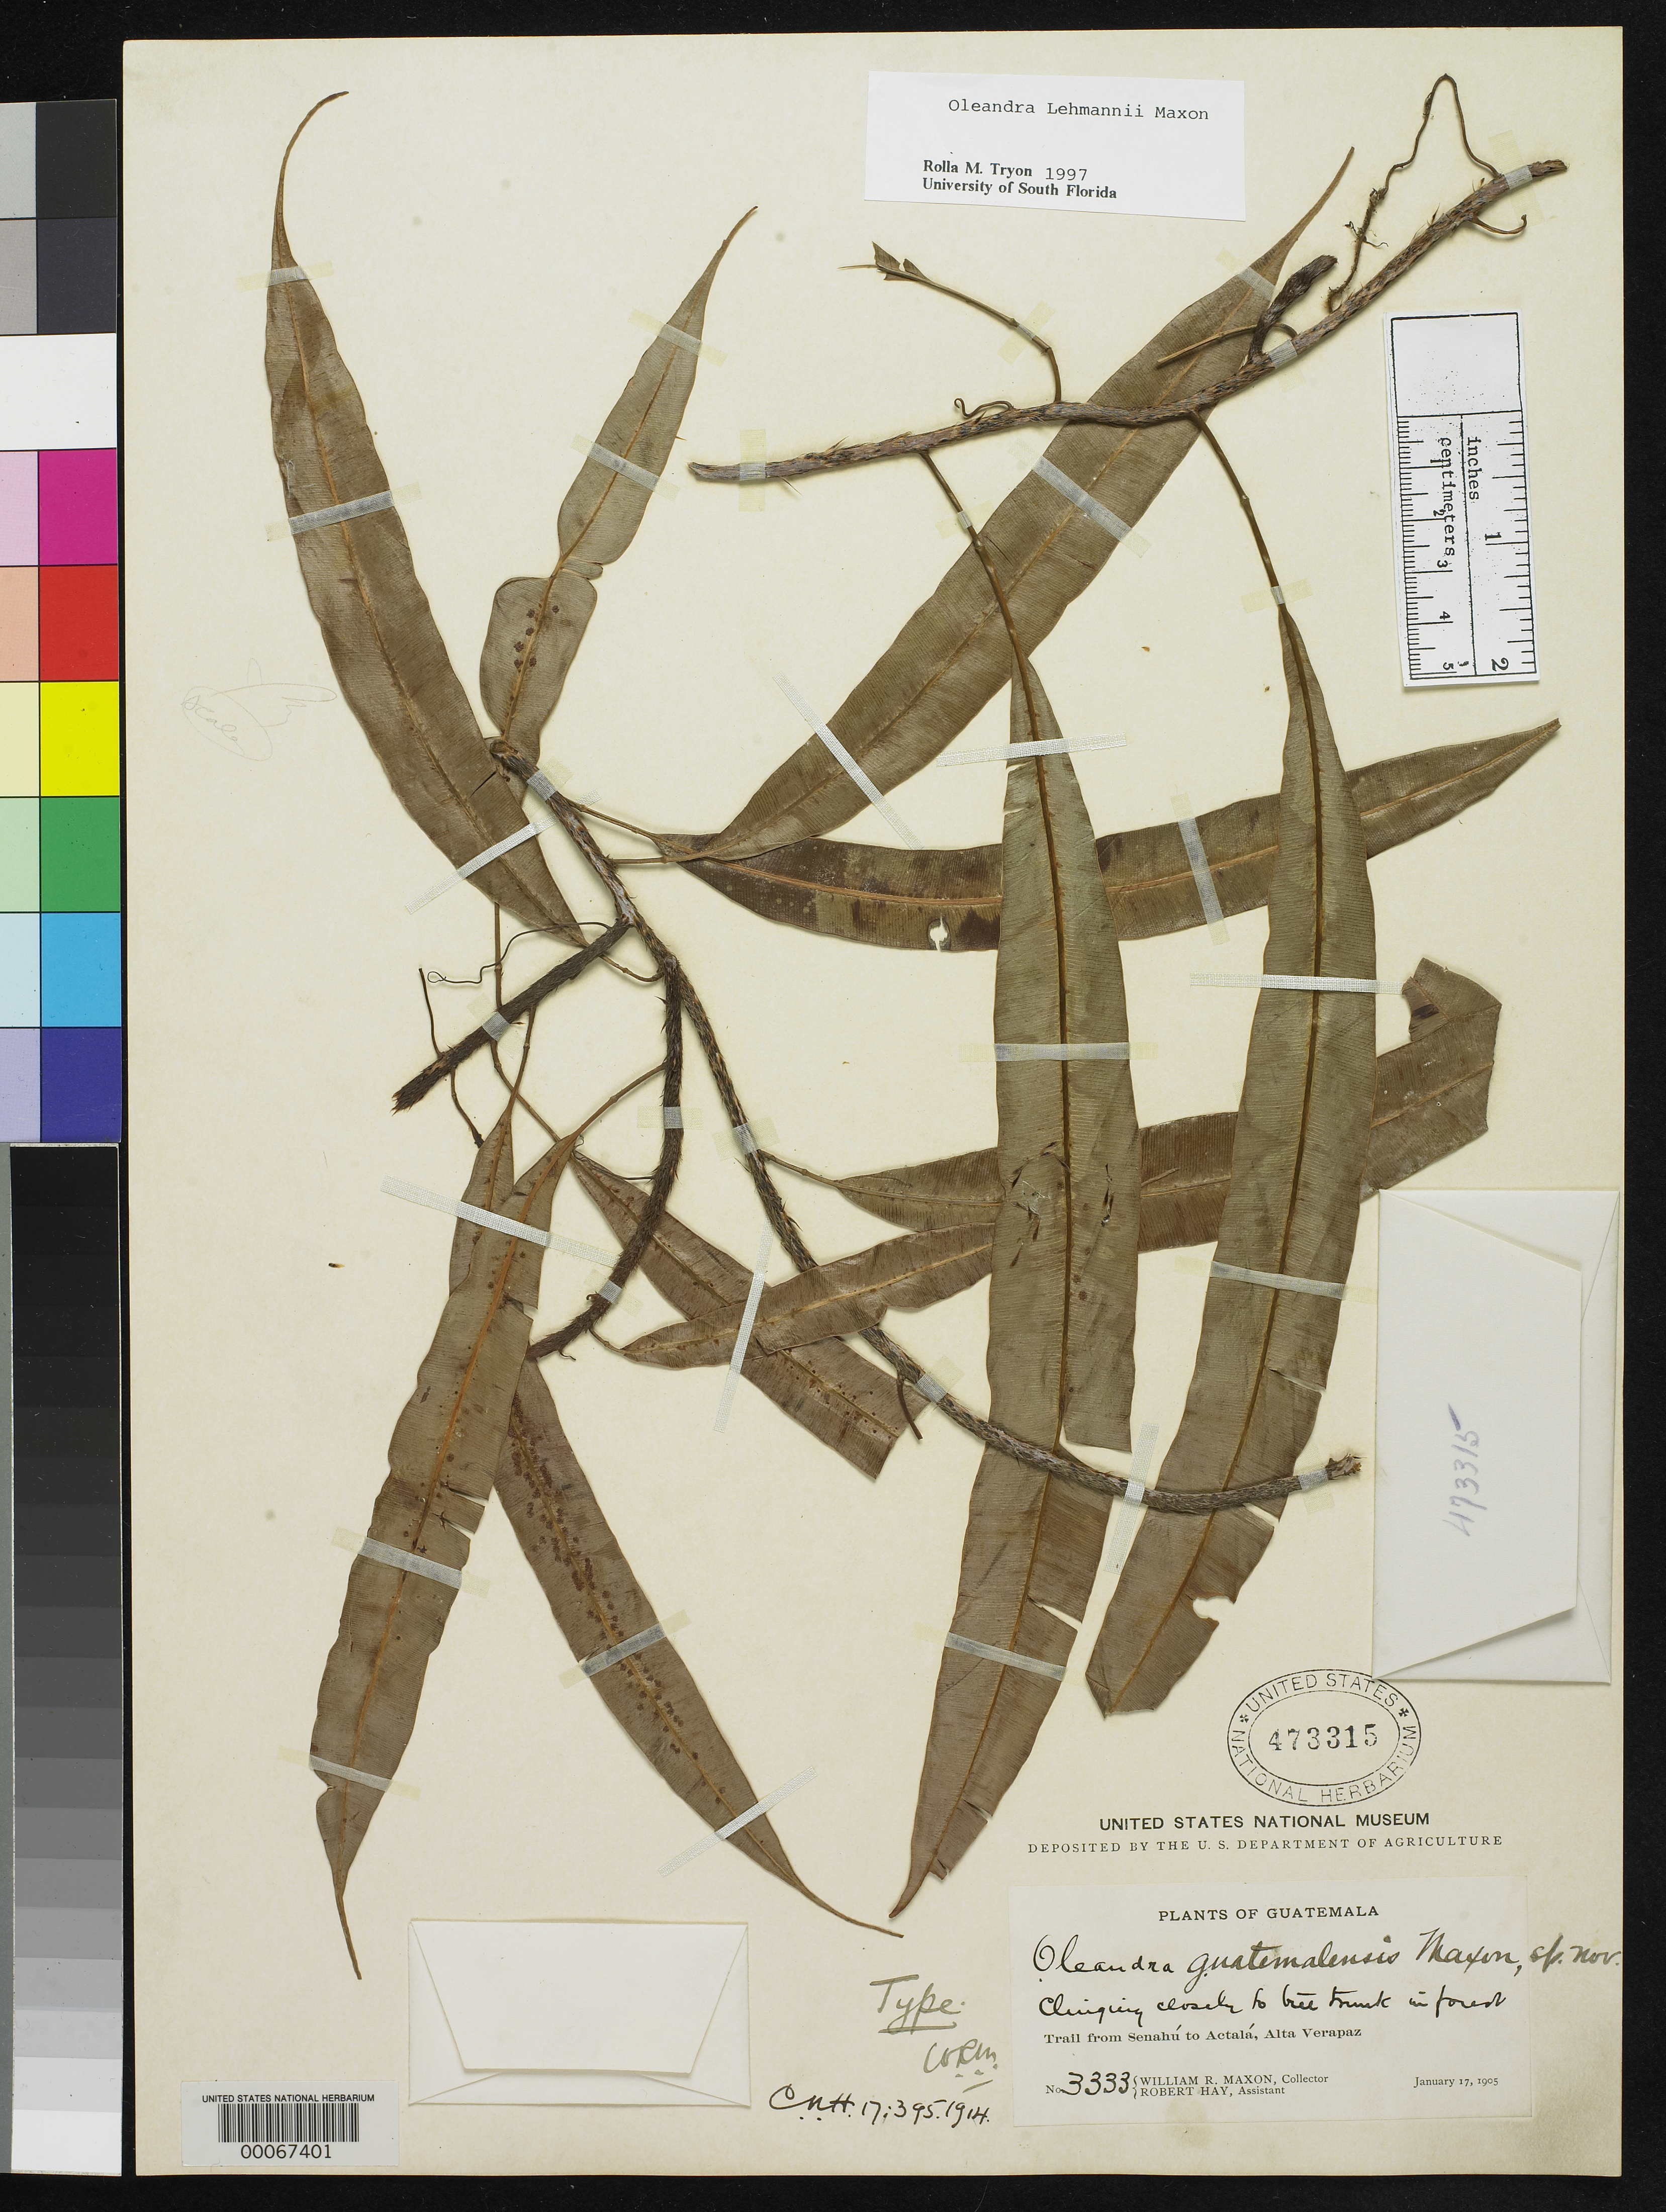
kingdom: Plantae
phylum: Tracheophyta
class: Polypodiopsida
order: Polypodiales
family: Oleandraceae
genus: Oleandra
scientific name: Oleandra guatemalensis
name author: Maxon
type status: Holotype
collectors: W. R. Maxon & R. H. Hay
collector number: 3333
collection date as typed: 17 Jan 1905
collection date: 1905-01-17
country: Guatemala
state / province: Alta Verapaz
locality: Trail from Senahu to Actala.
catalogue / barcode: US 473315